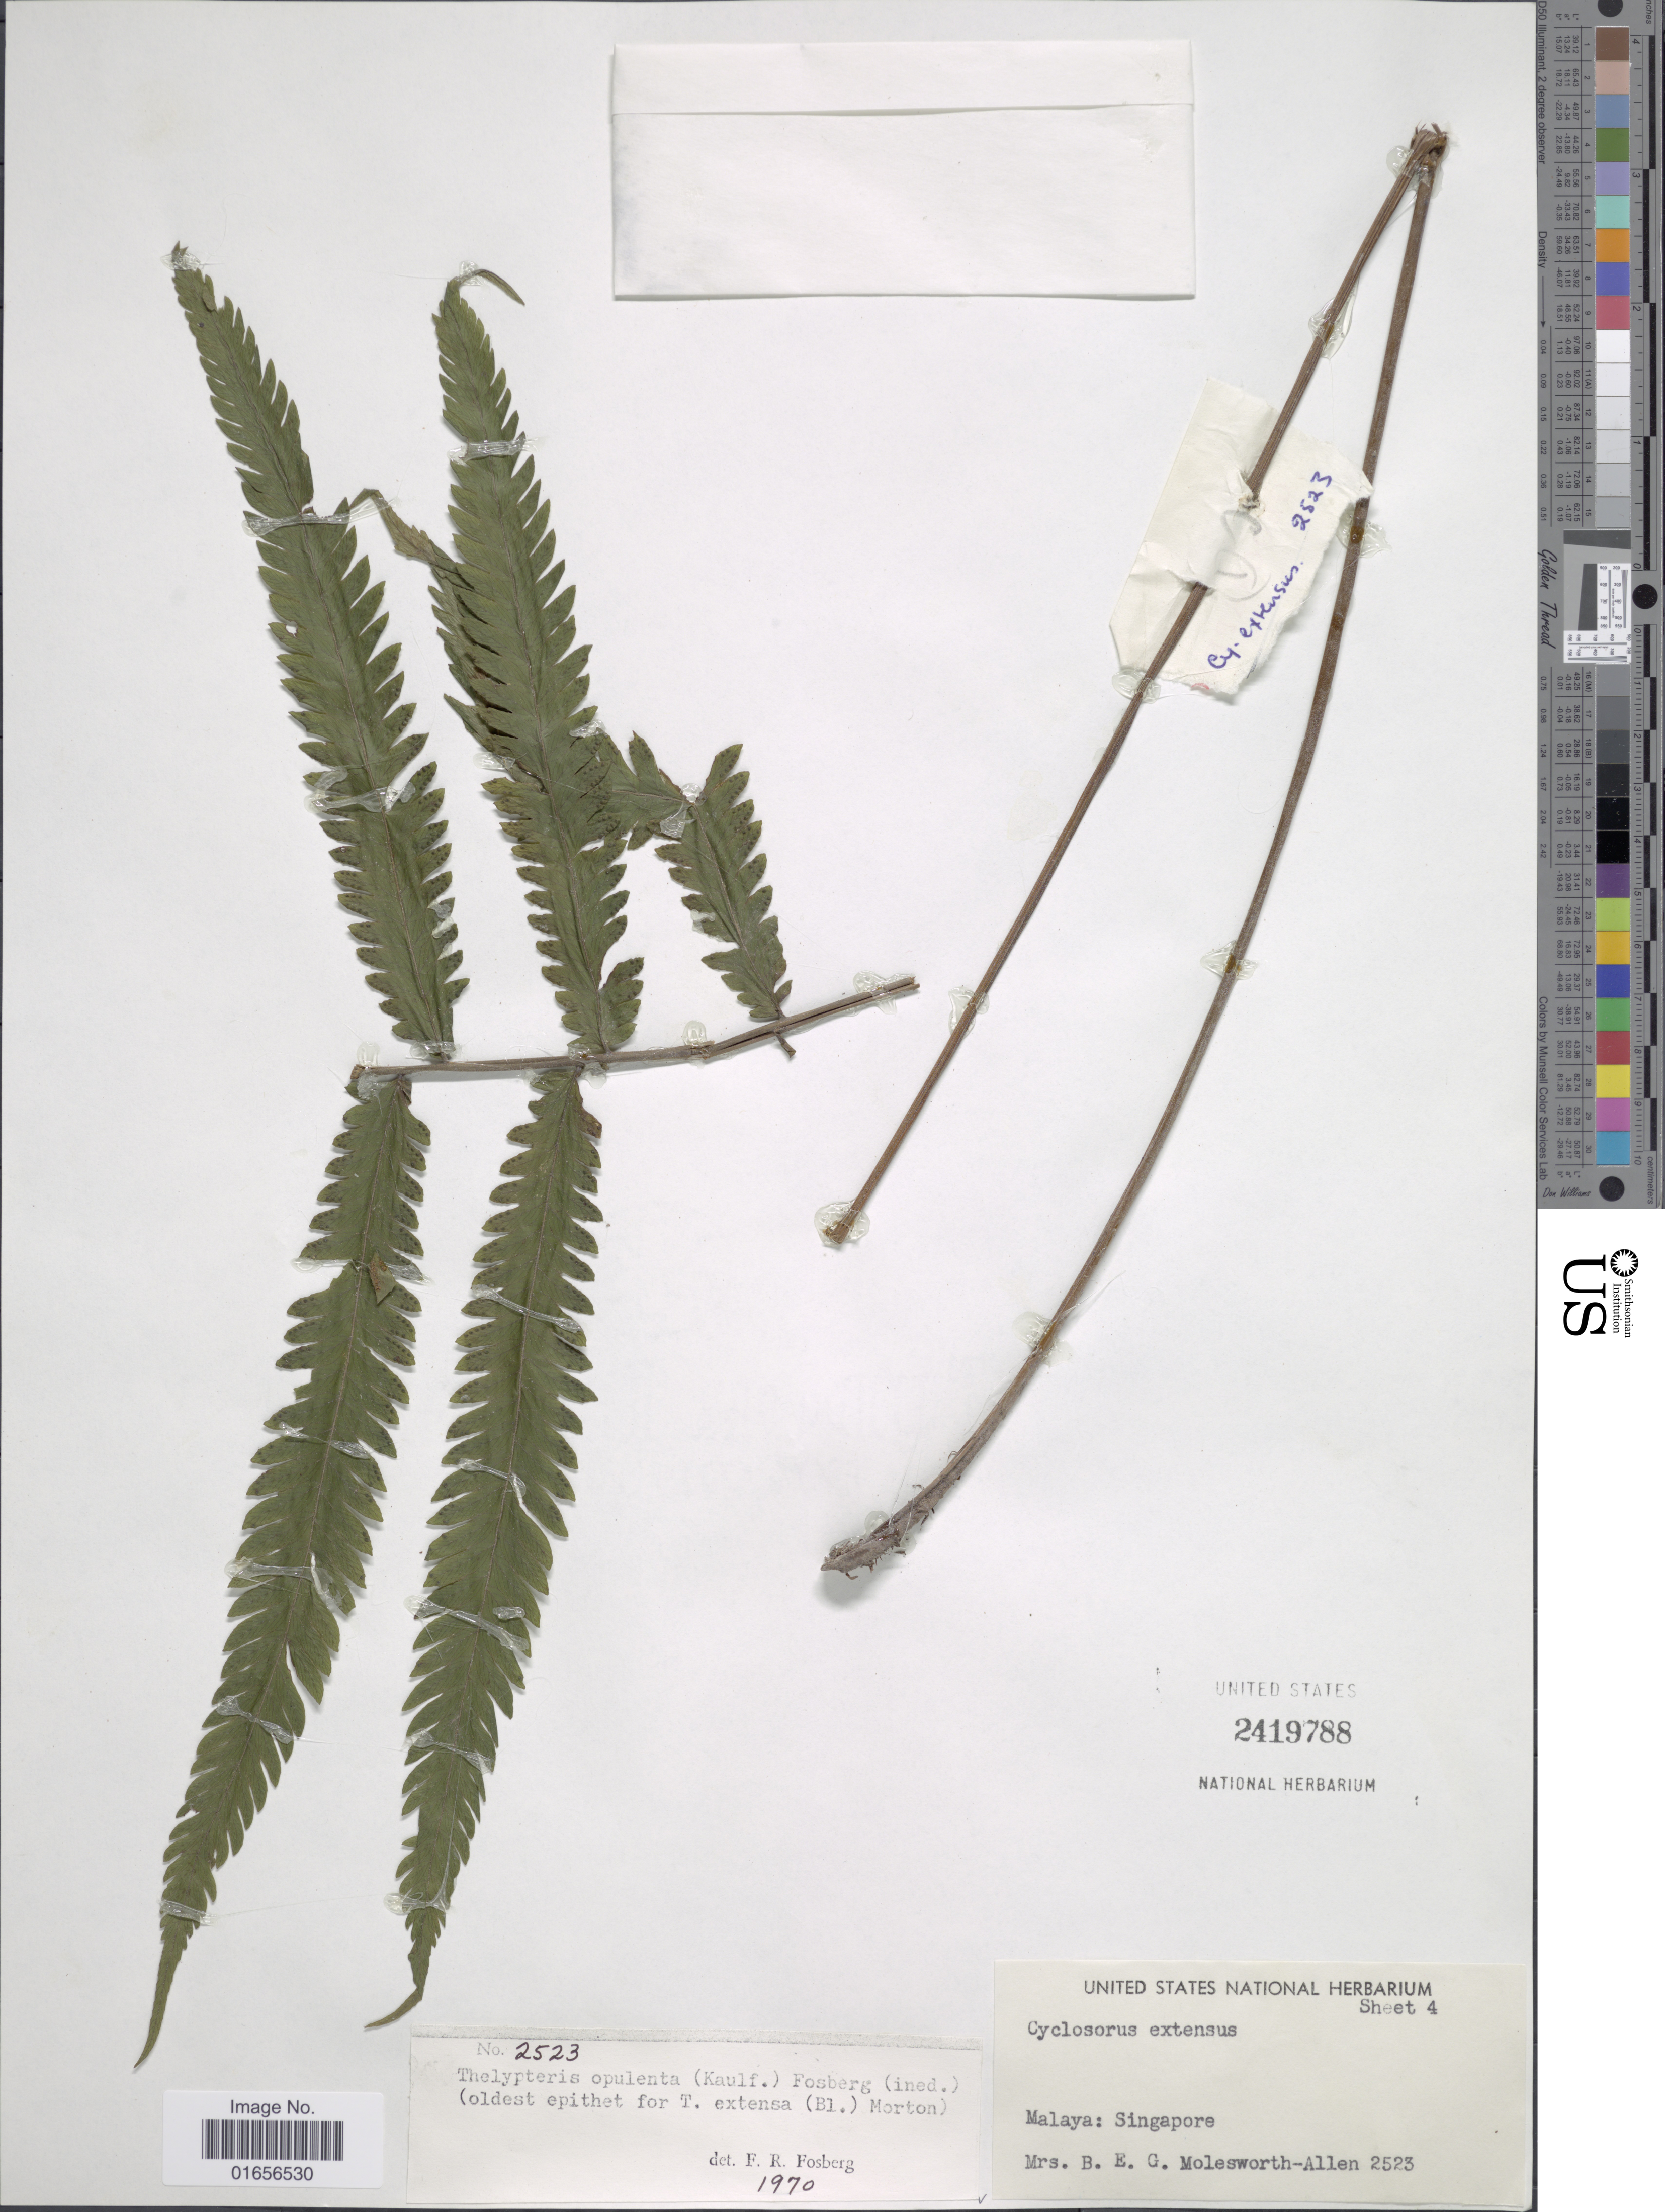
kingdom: Plantae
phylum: Tracheophyta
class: Polypodiopsida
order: Polypodiales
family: Thelypteridaceae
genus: Amphineuron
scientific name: Amphineuron opulentum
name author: (Kaulf.) Holttum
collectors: Mrs. B. E. G. Molesworth-Allen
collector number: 2523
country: Singapore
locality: Malaya, Singapore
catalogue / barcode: US 2419788